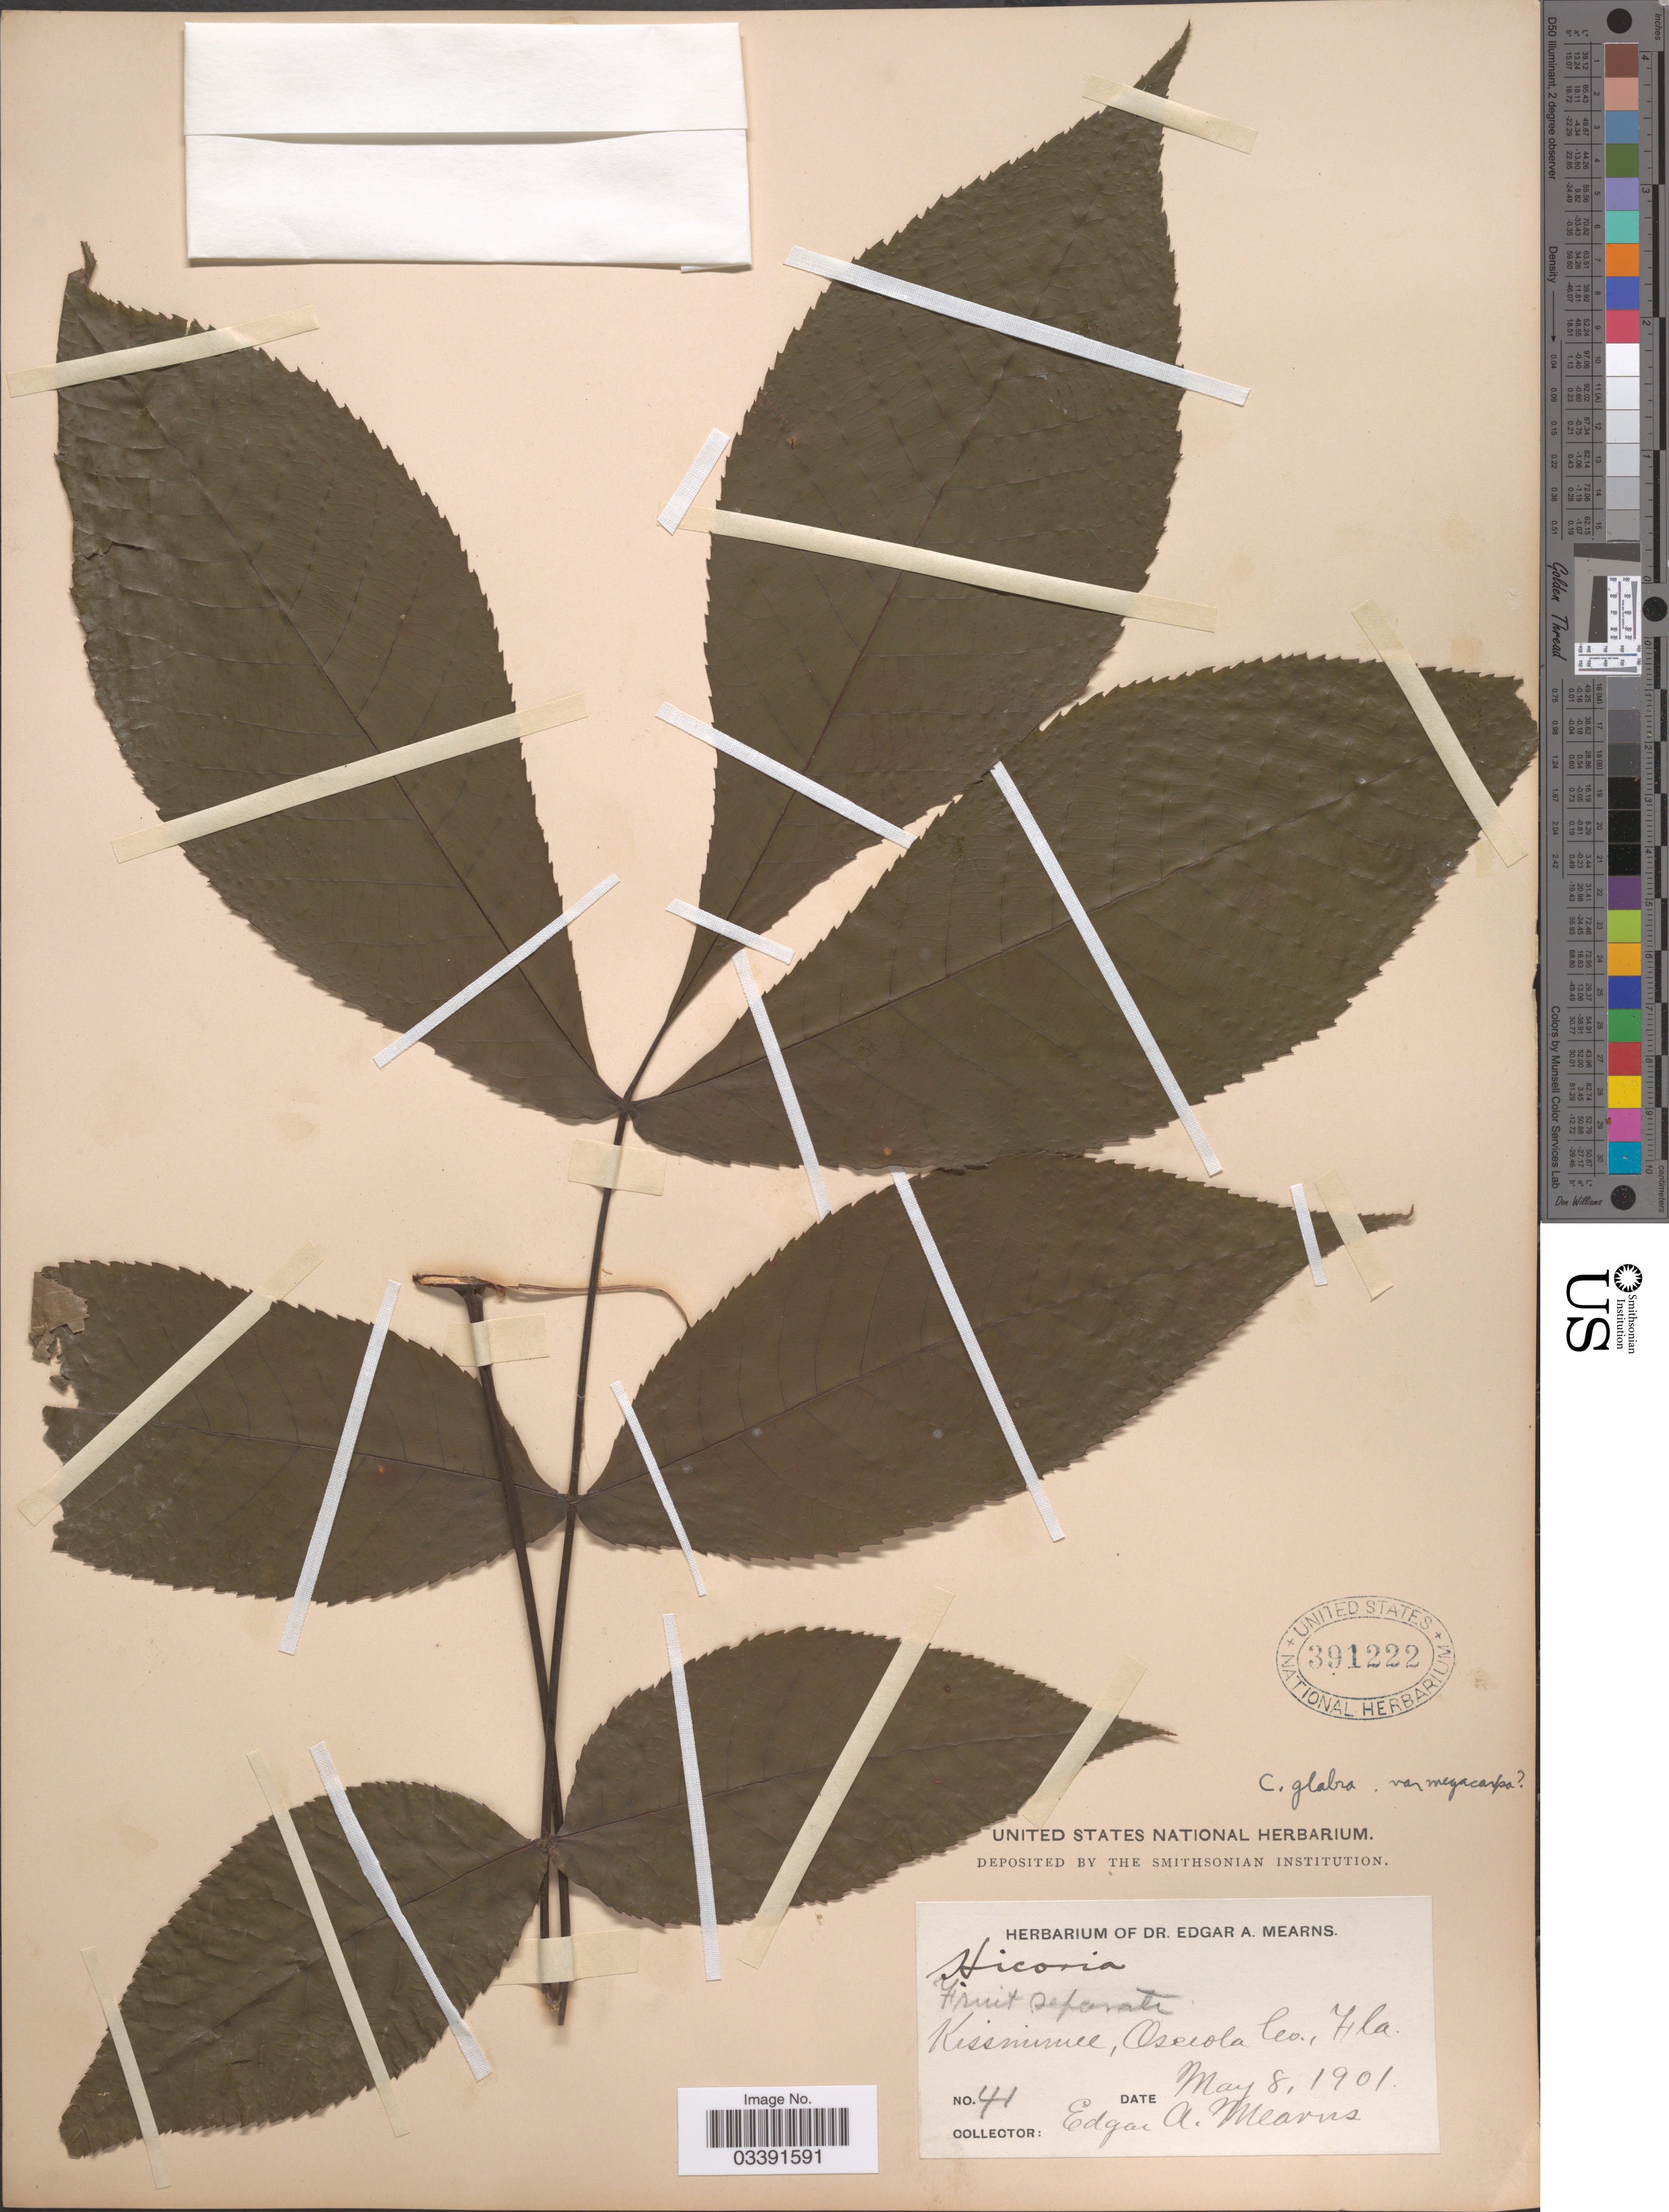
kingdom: Plantae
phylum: Tracheophyta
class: Magnoliopsida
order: Fagales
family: Juglandaceae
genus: Carya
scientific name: Carya glabra var. glabra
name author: (Mill.) Sweet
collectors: E. A. Mearns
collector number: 41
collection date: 1901-05-08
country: United States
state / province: Florida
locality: Kissimmee, Osciola Co.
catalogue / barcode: US 391222